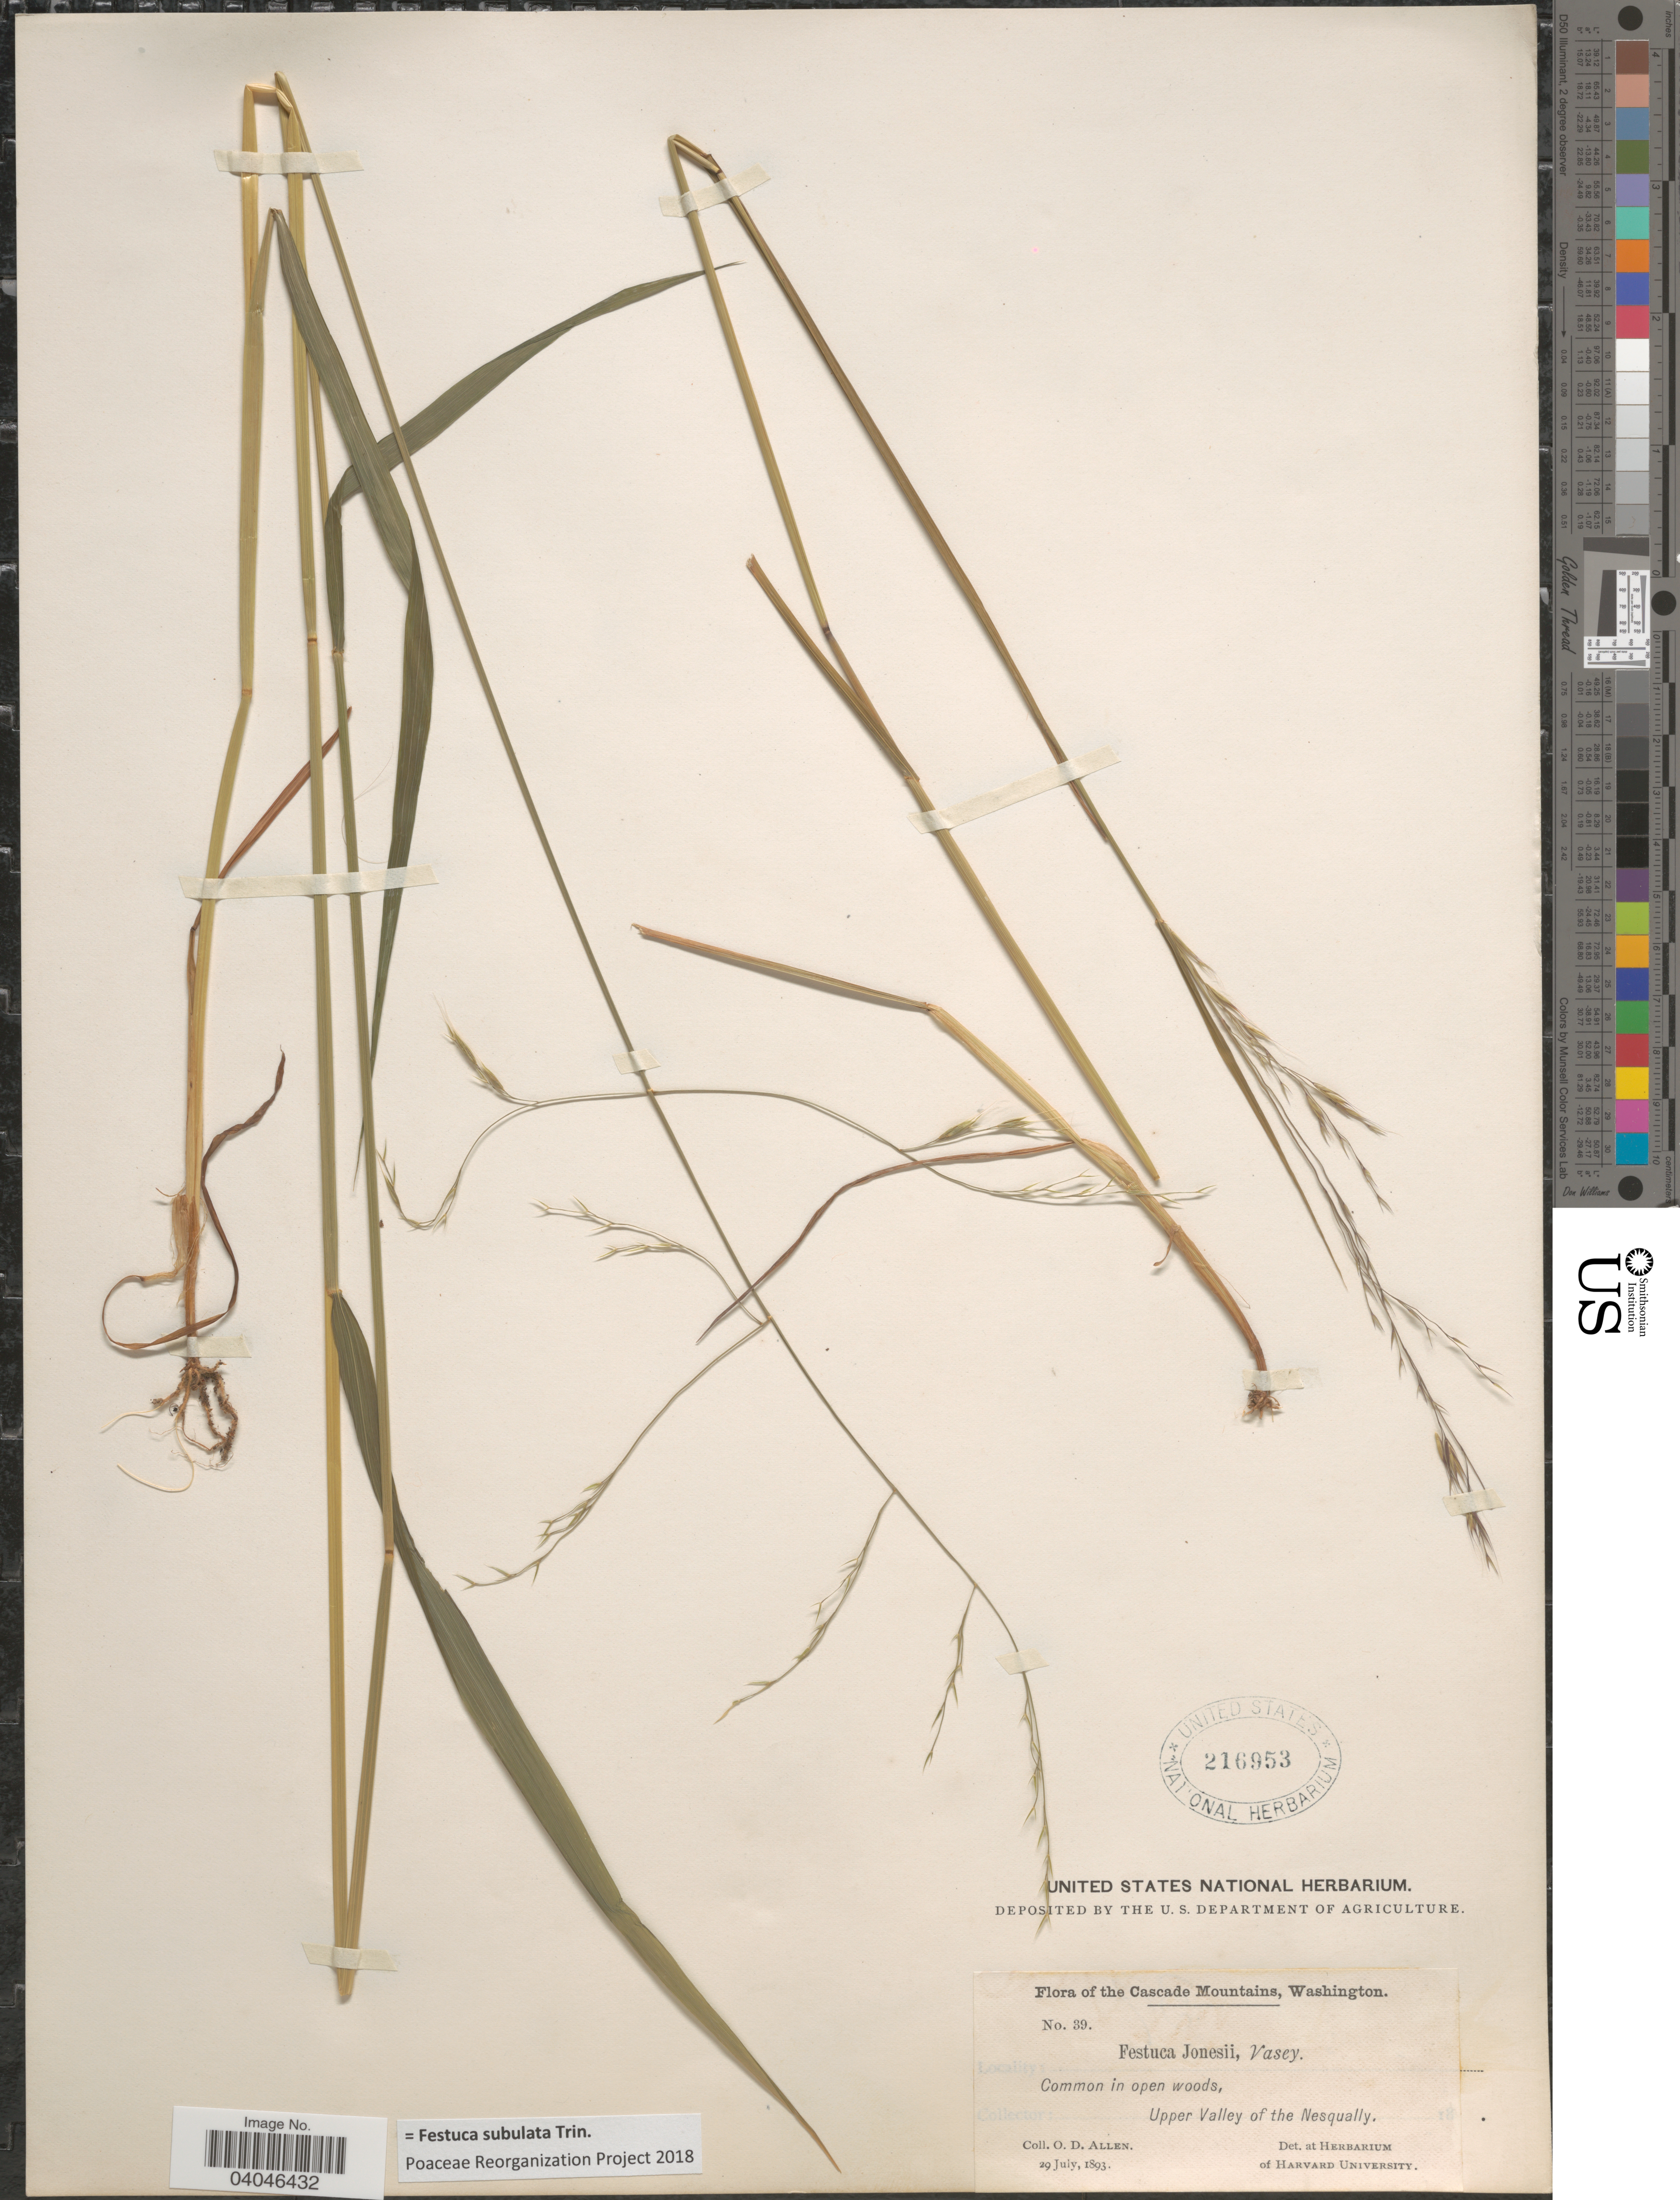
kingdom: Plantae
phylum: Tracheophyta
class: Liliopsida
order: Poales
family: Poaceae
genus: Festuca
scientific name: Festuca subulata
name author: Trin.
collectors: O. D. Allen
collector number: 39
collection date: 1893-07-29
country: United States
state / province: Washington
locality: The Cascade Mountains. Upper Valley of the Nesqually.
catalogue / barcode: US 216953